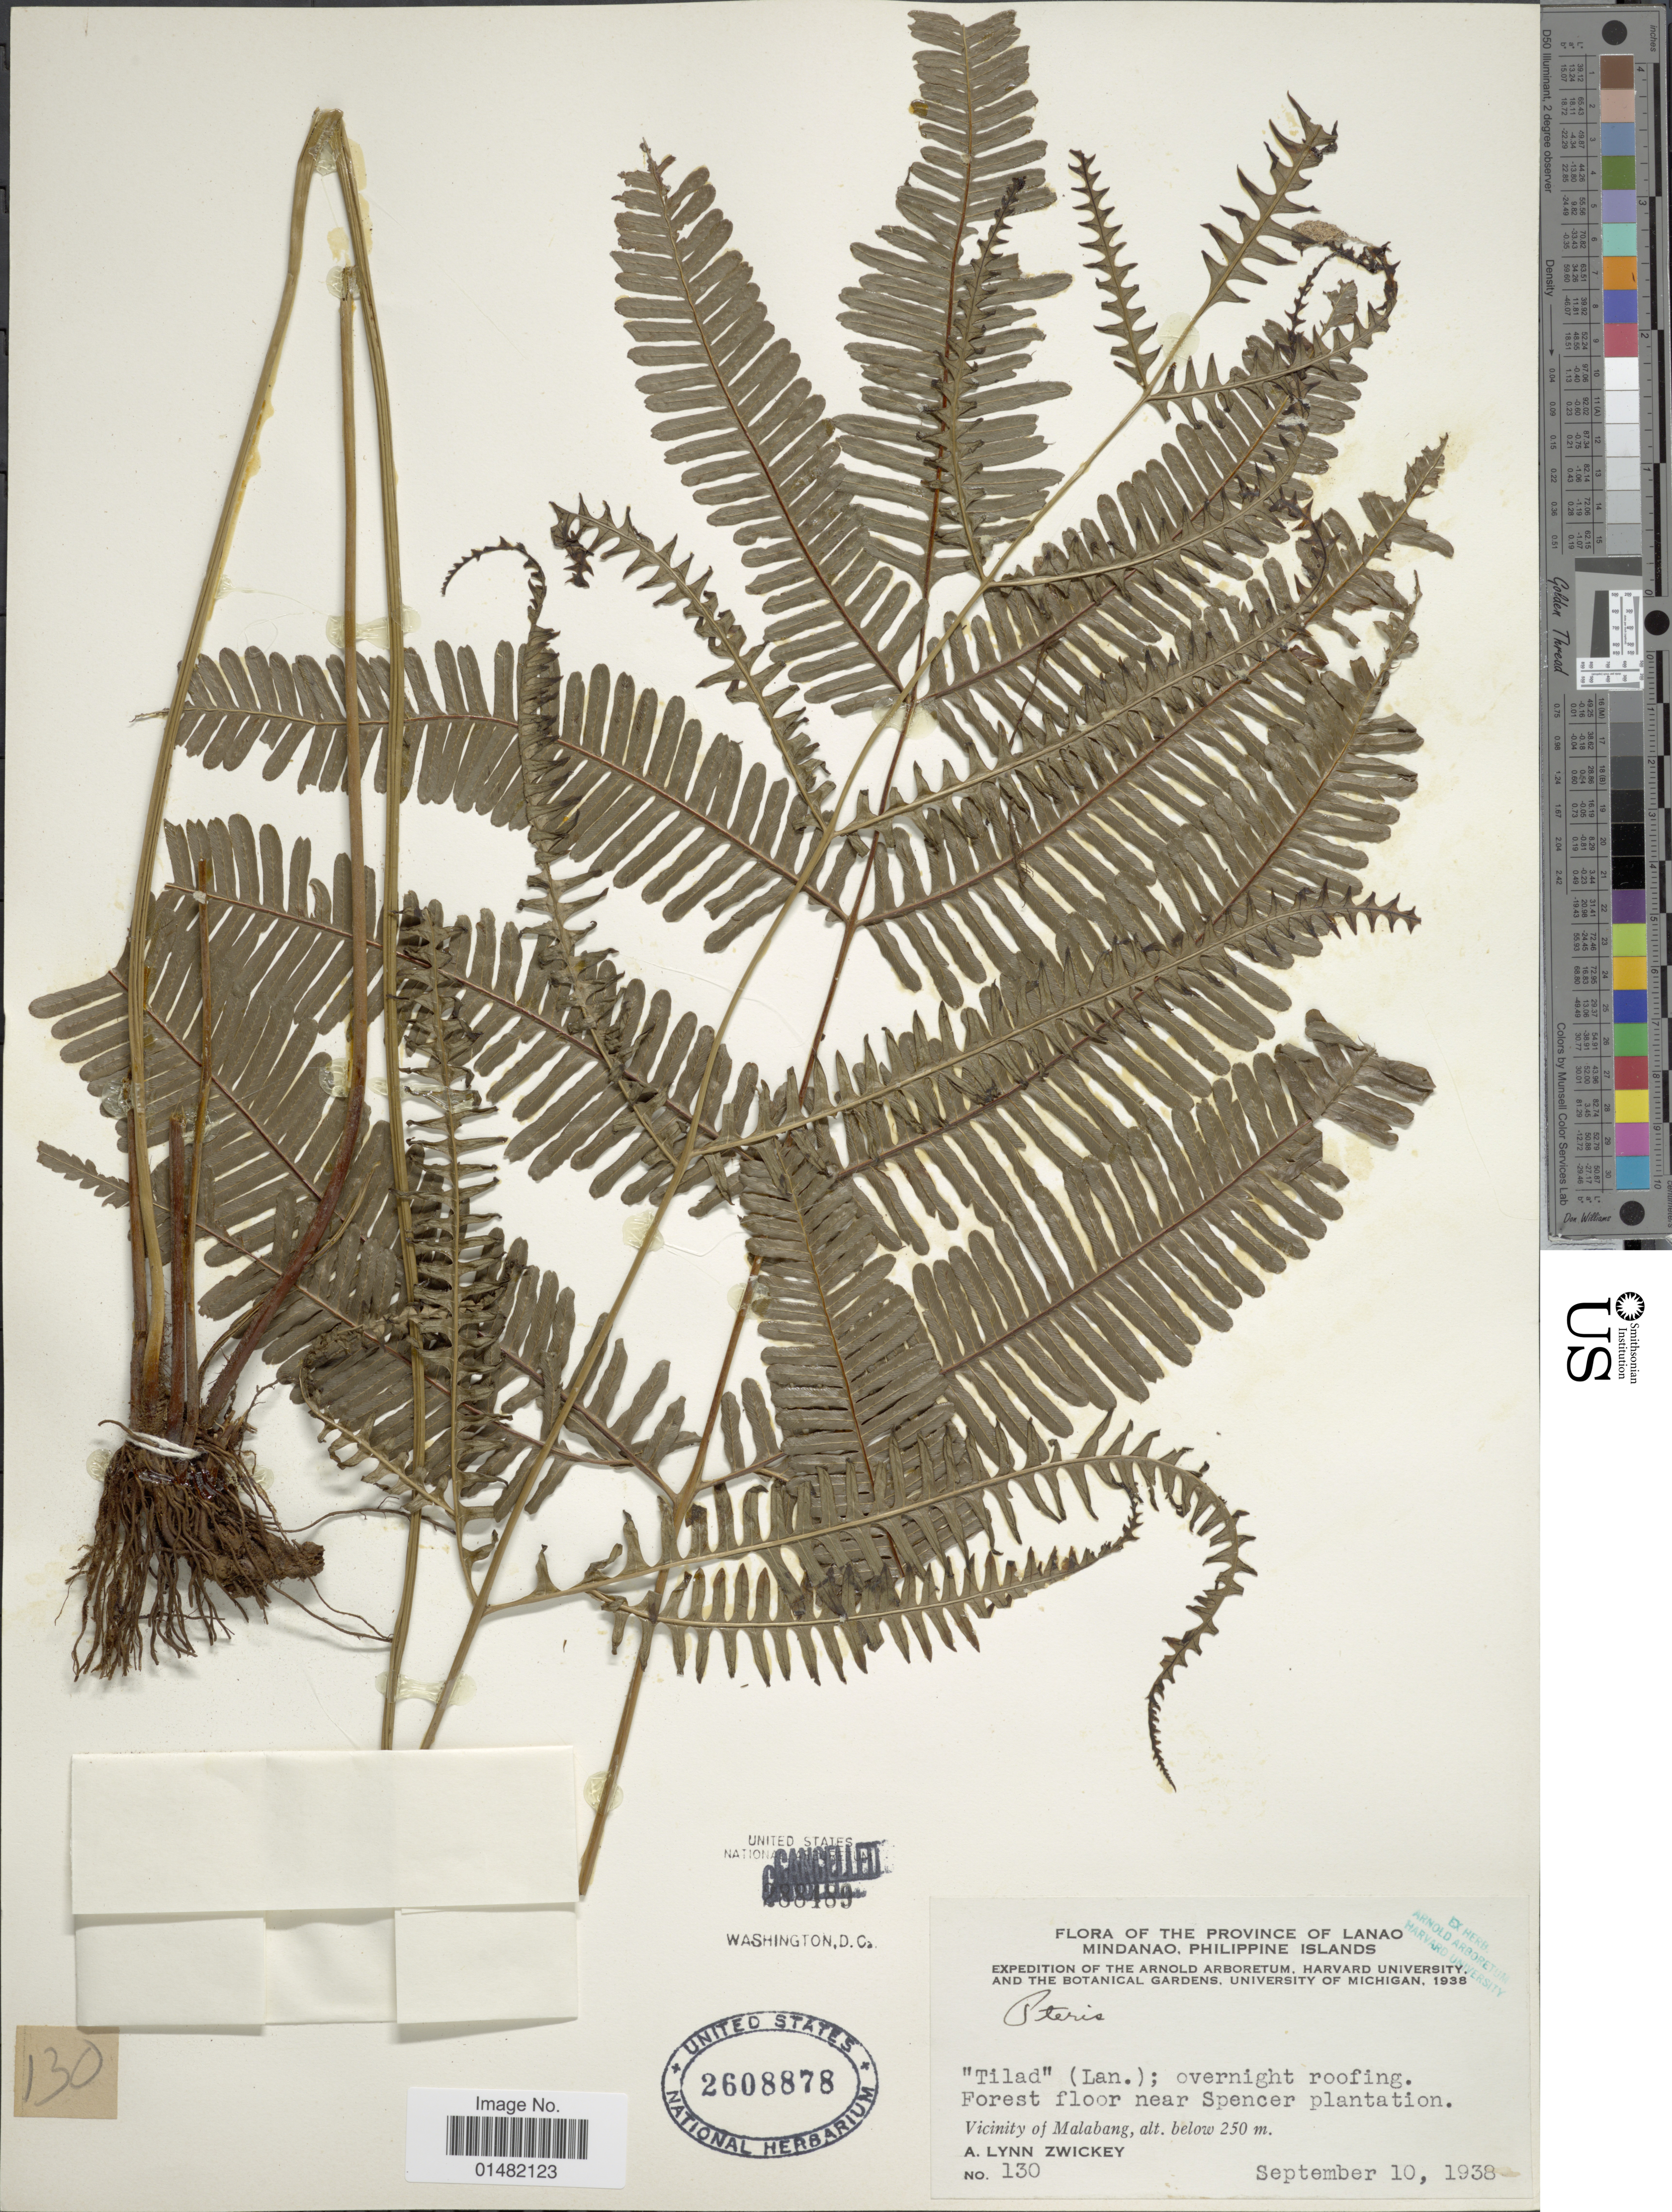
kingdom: Plantae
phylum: Tracheophyta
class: Polypodiopsida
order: Polypodiales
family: Pteridaceae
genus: Pteris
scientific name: Pteris sp.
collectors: A. Zwickey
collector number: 130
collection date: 1938-09-10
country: Philippines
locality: Province of Lanao, Mindanao, Philippine Islands, Vicinity of Malabang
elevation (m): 250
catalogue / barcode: US 2608878